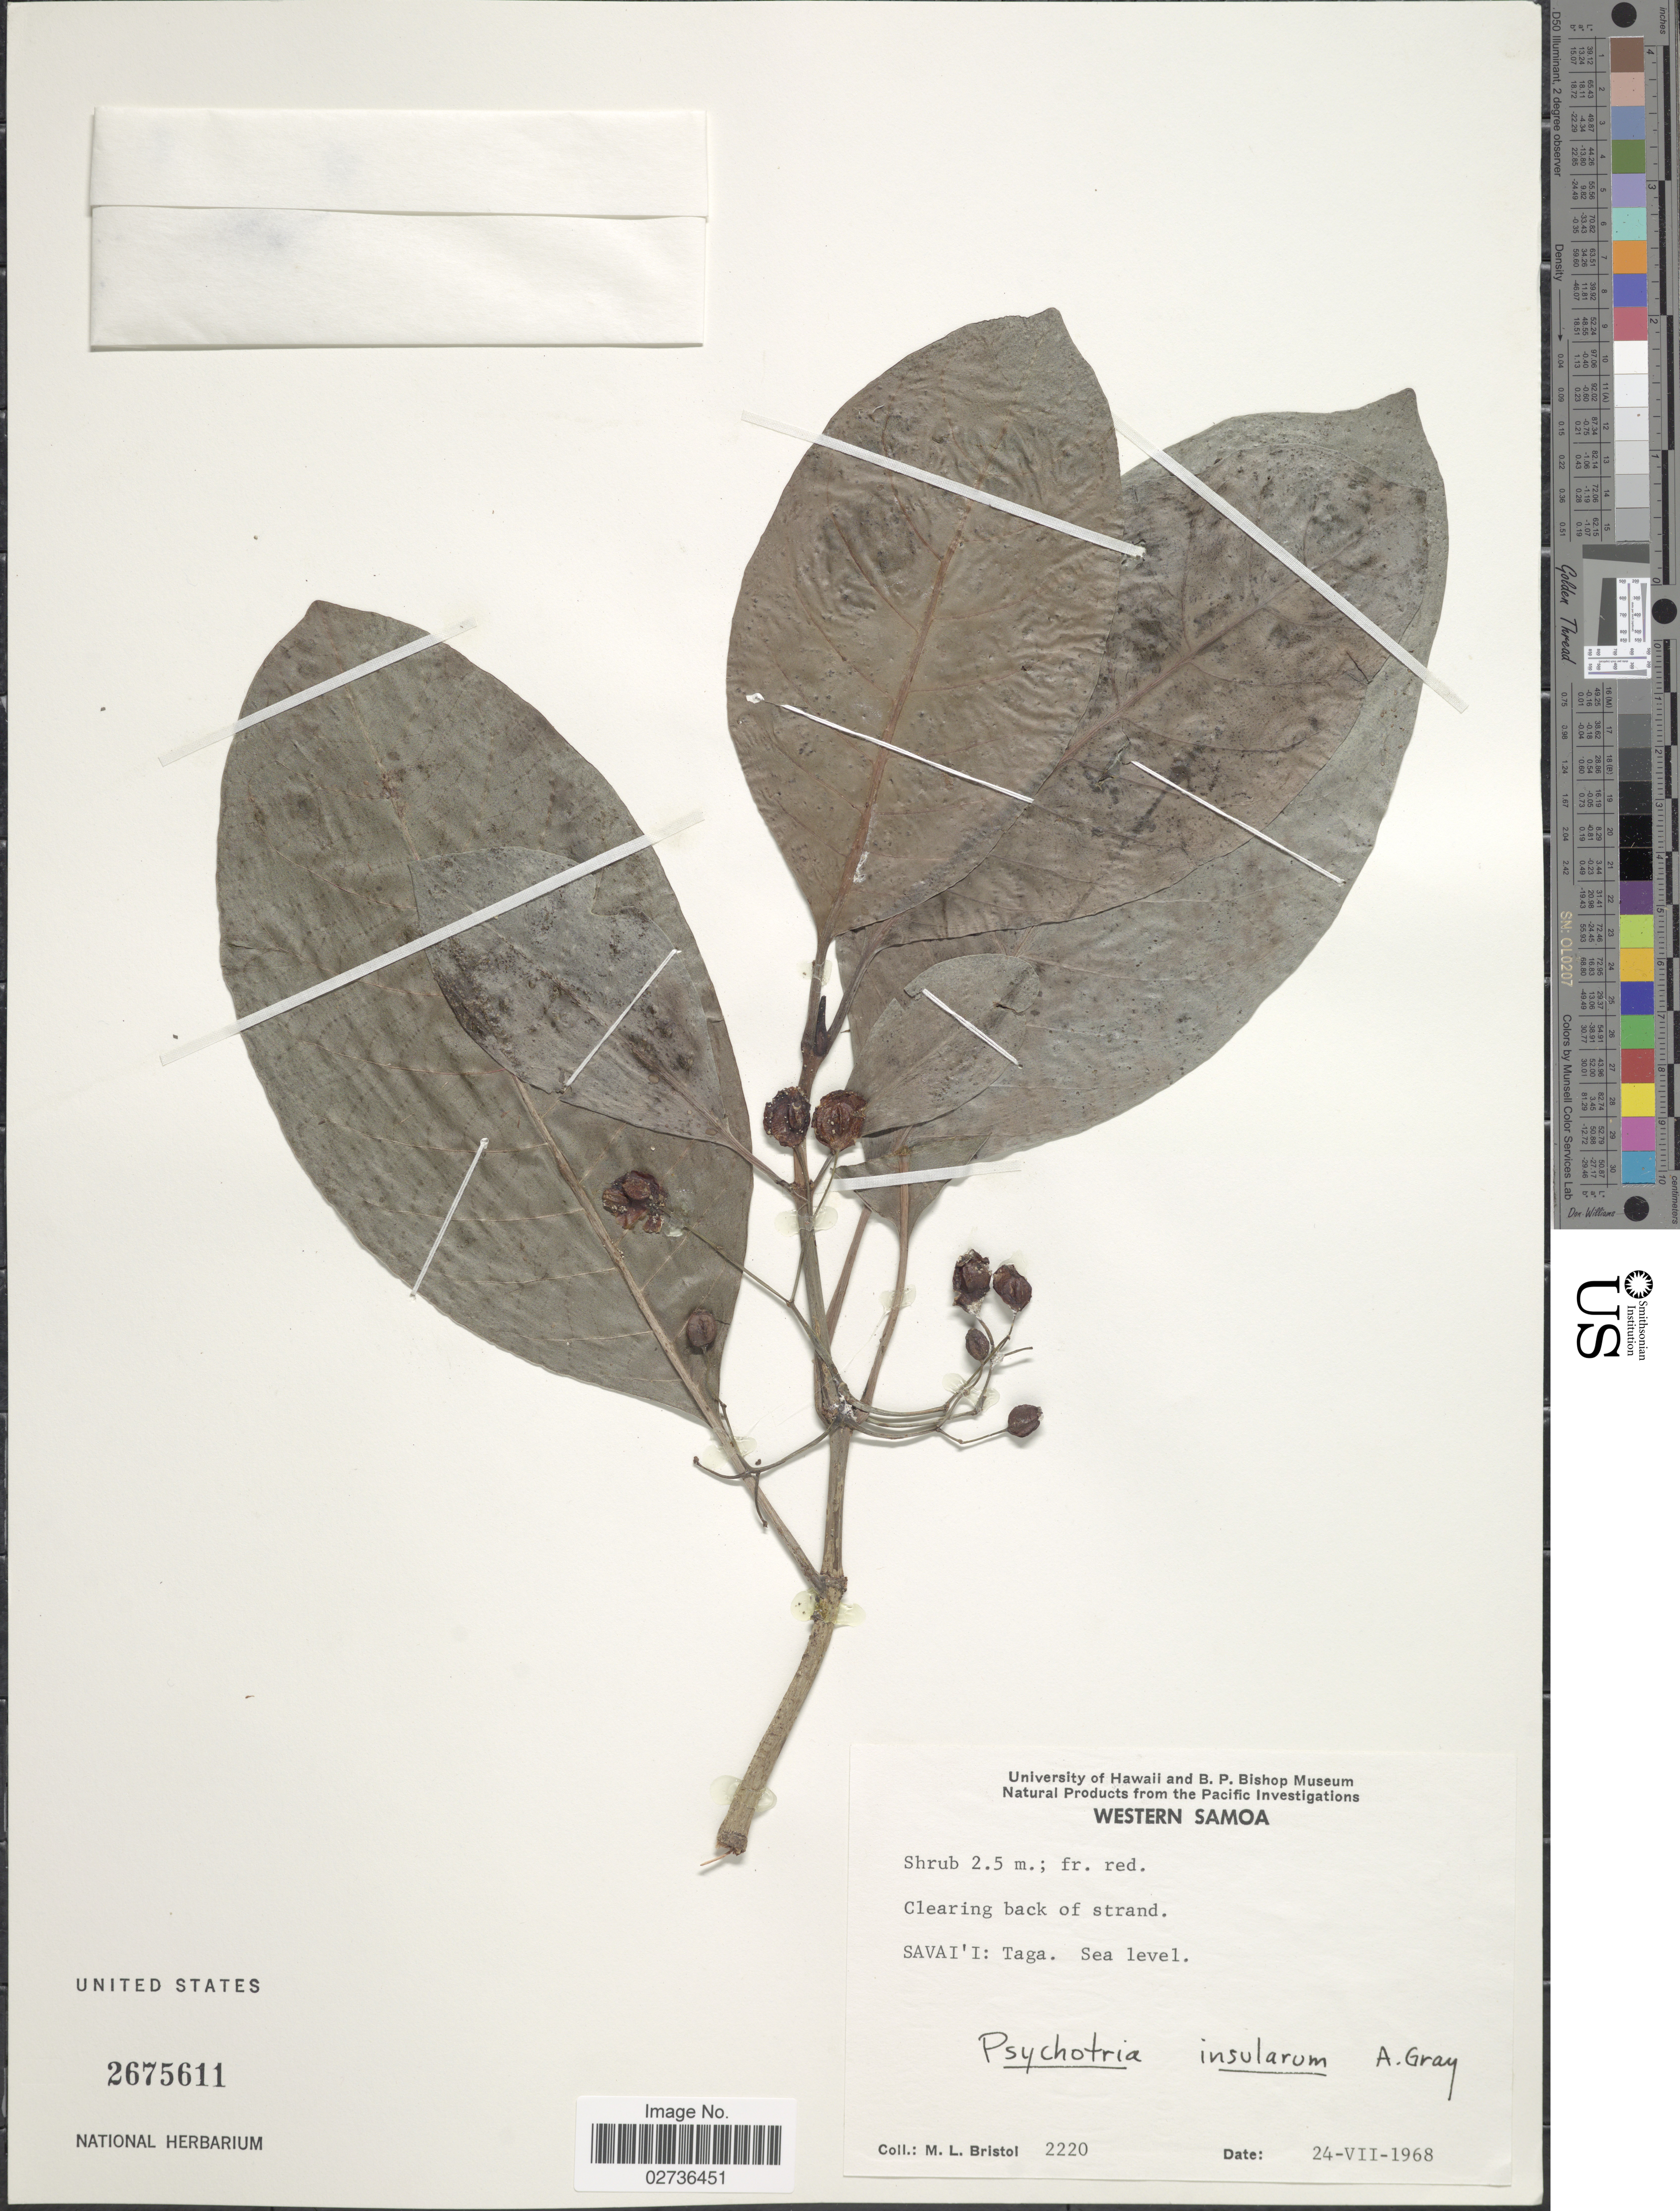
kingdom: Plantae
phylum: Tracheophyta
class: Magnoliopsida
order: Gentianales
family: Rubiaceae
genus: Psychotria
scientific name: Psychotria insularum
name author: A. Gray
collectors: M. L. Bristol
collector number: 2220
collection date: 1968-07-24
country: Samoa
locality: Western Samoa, Clearing back of strand, Savai 'I: Taga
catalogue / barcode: US 2675611